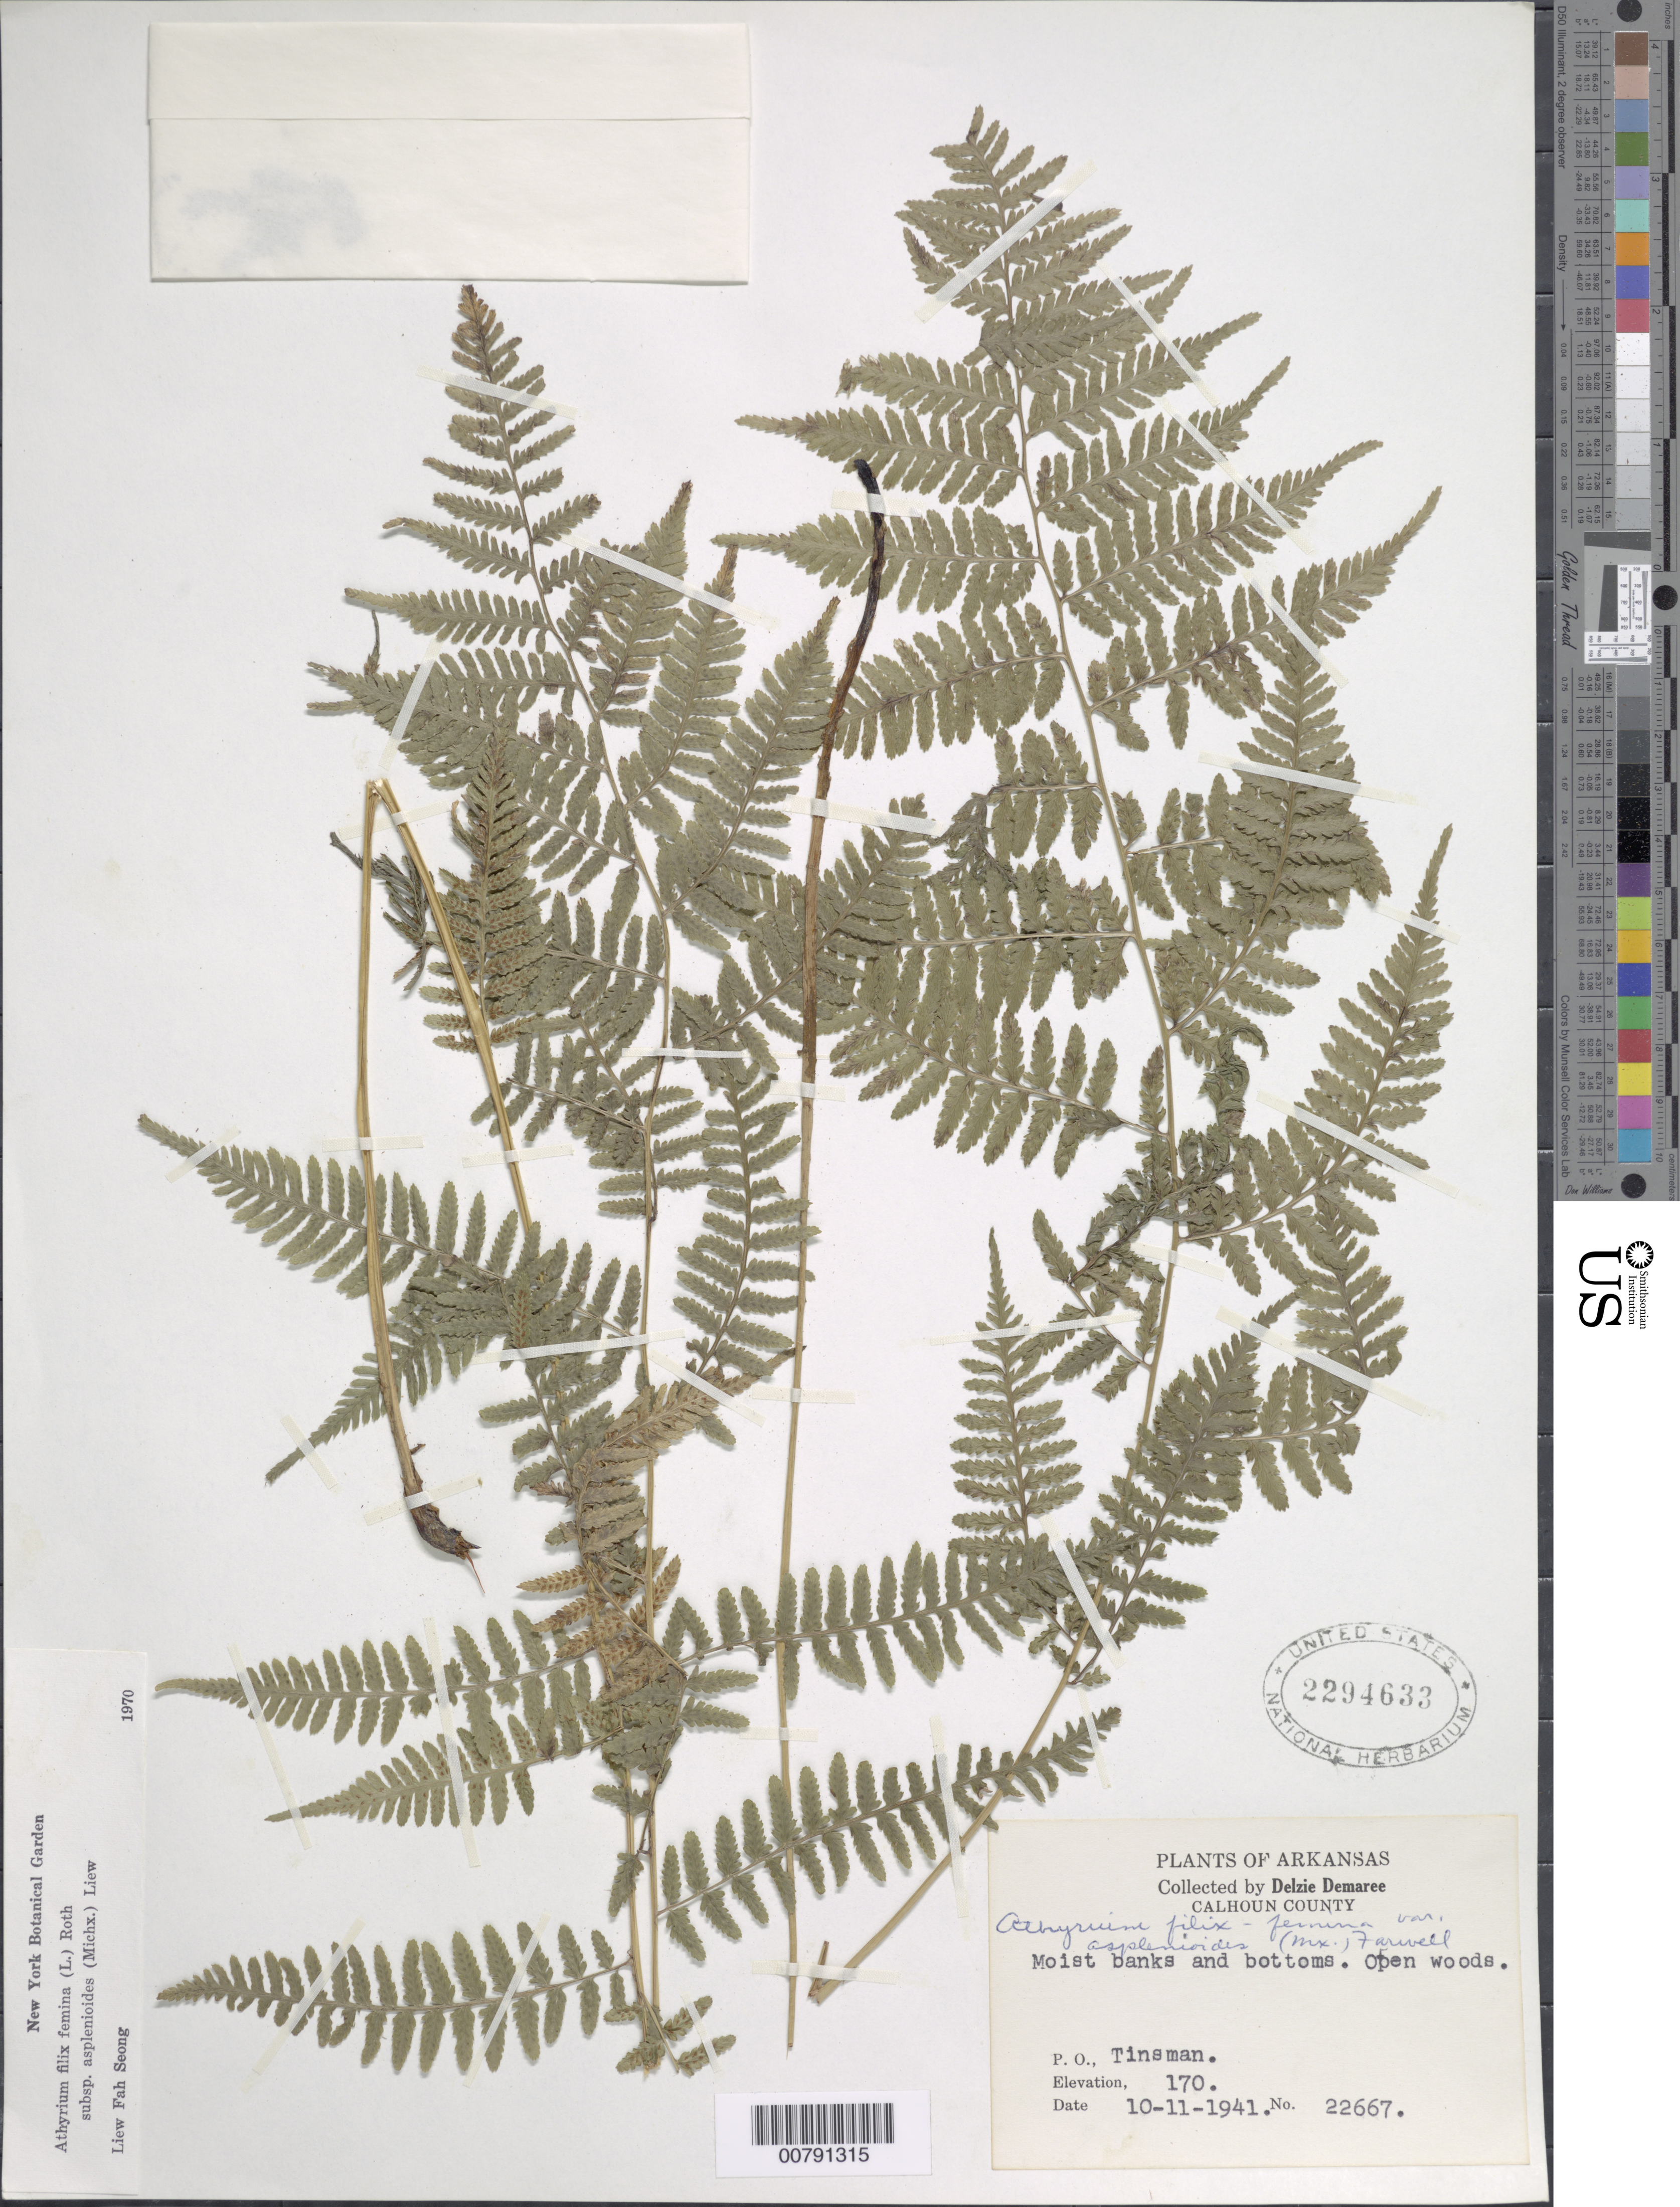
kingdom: Plantae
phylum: Tracheophyta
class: Polypodiopsida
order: Polypodiales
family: Athyriaceae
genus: Athyrium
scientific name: Athyrium filix-femina subsp. asplenioides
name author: (Michx.) Hultén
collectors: D. Demaree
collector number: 22667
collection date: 1941-10-11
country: United States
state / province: Arkansas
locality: Calhoun County, Tinsman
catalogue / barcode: US 2294633